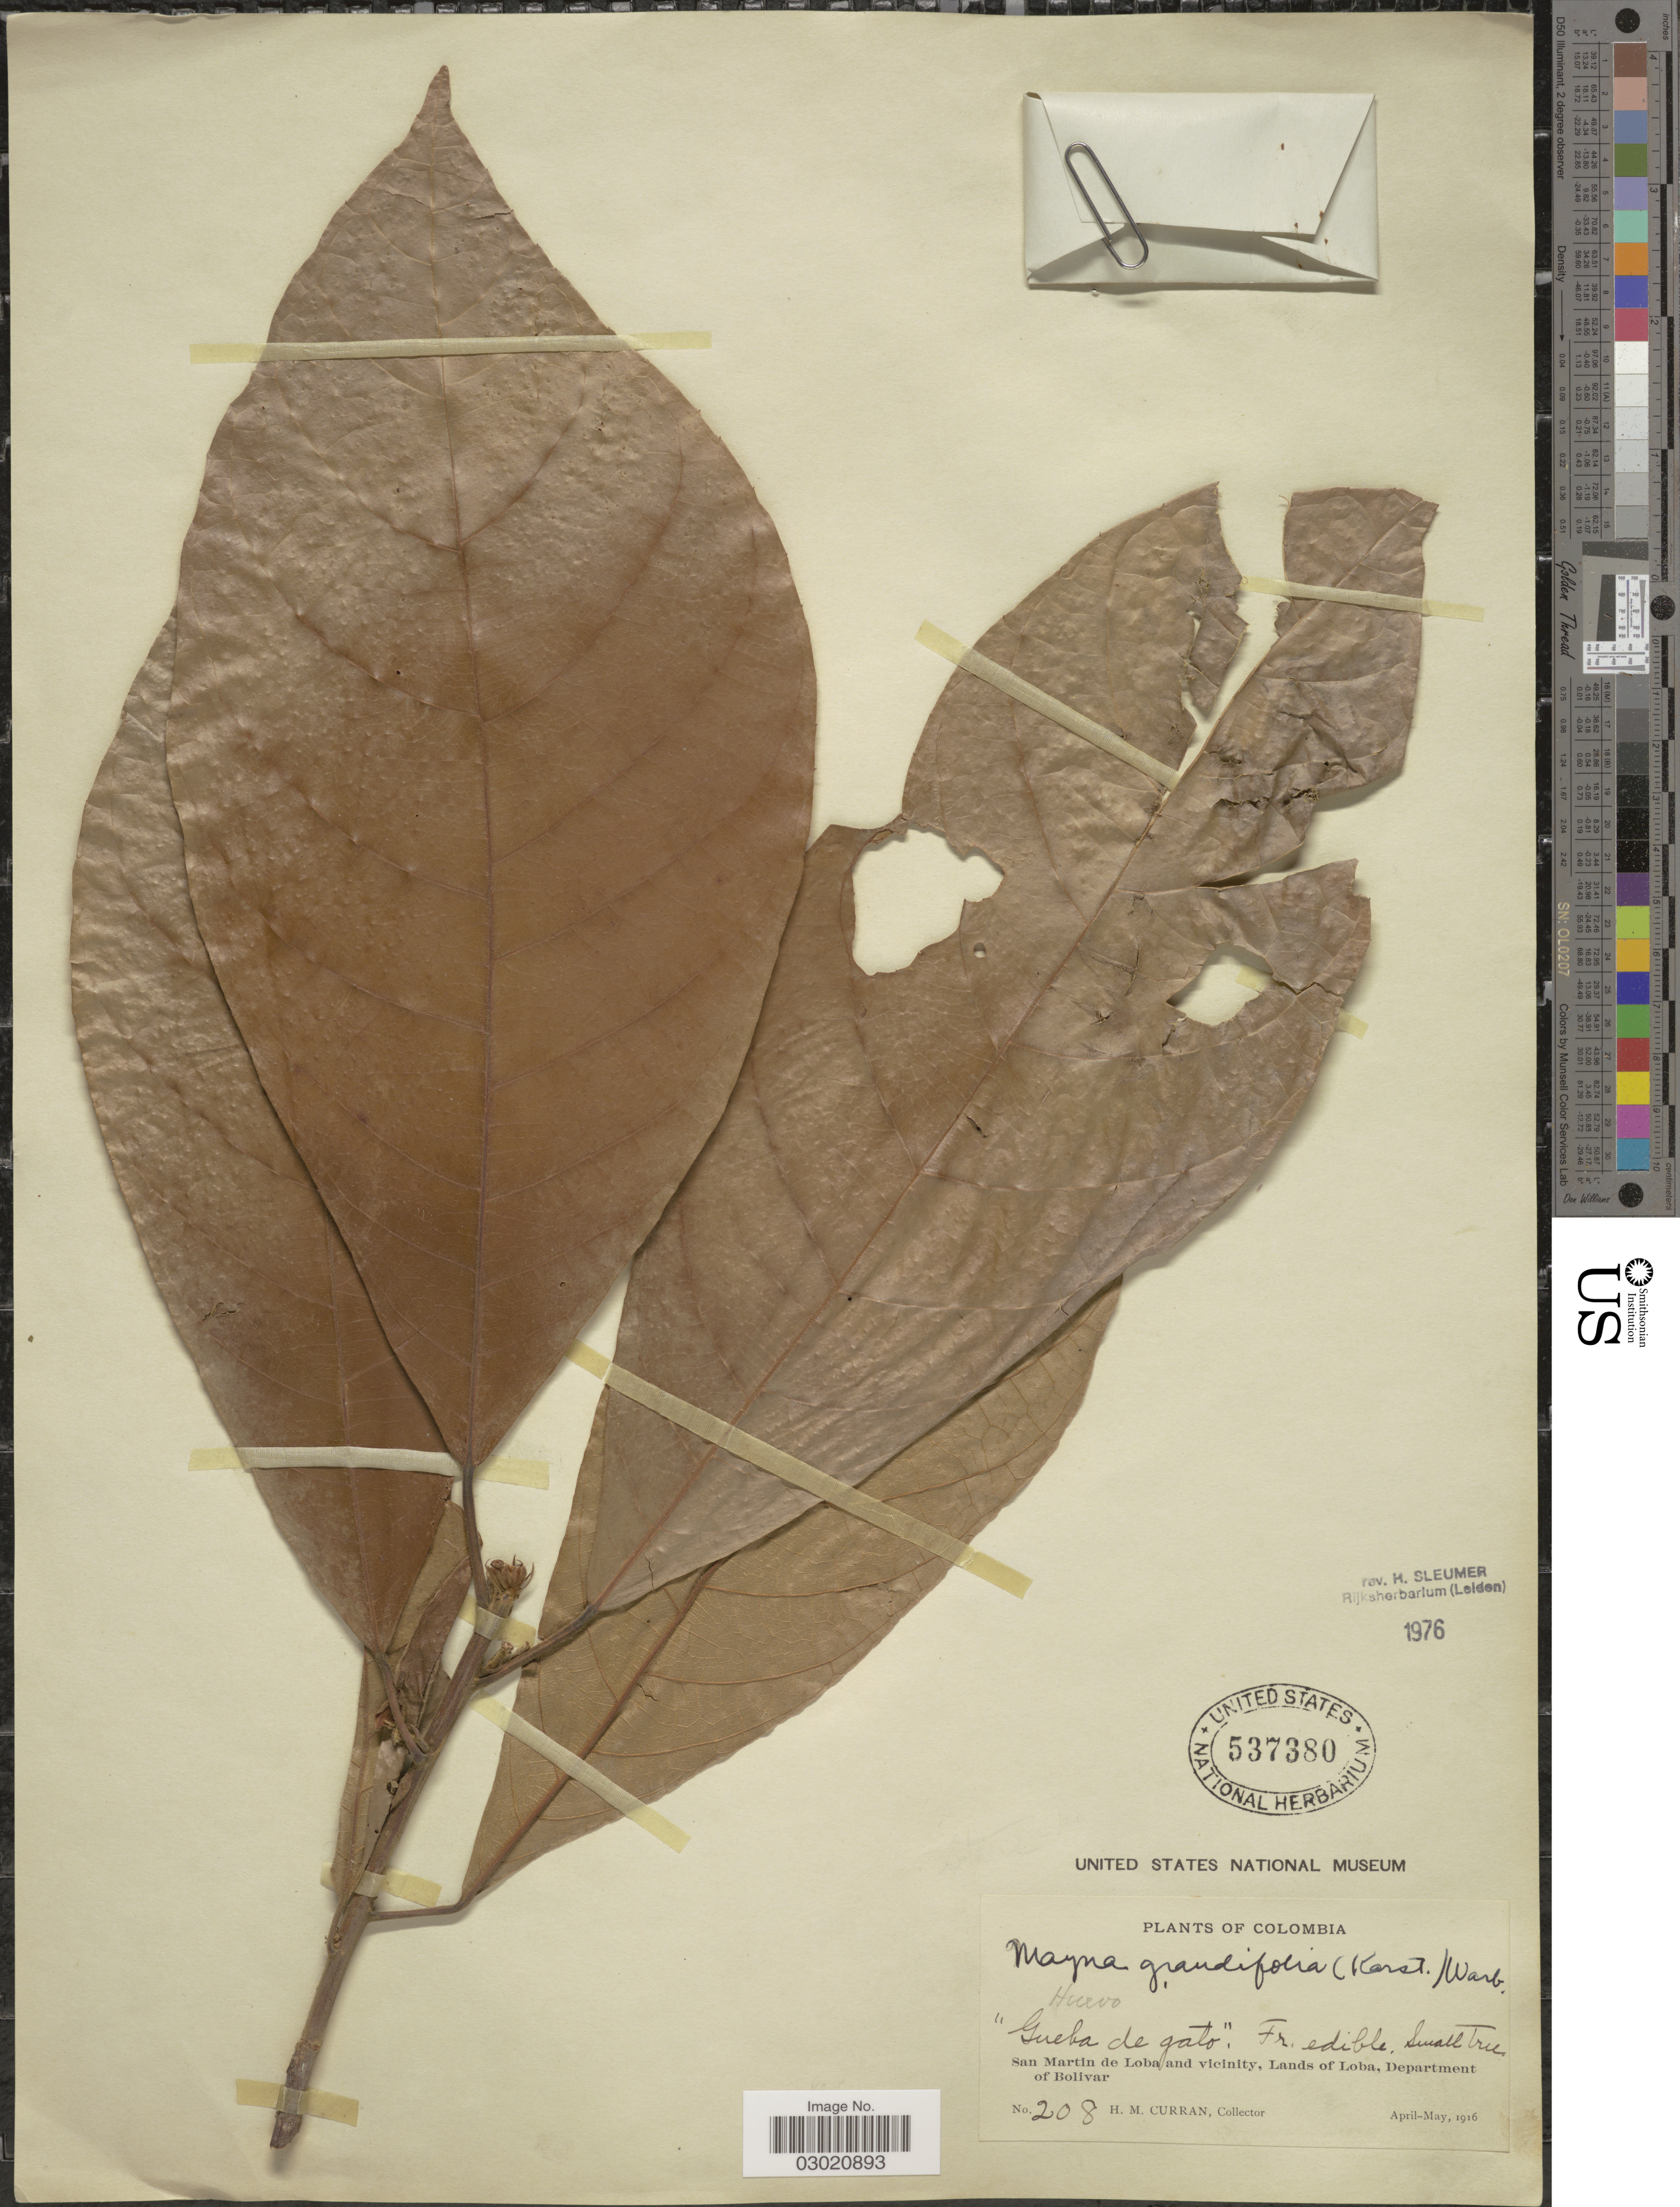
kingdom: Plantae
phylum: Tracheophyta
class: Magnoliopsida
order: Malpighiales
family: Achariaceae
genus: Mayna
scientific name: Mayna grandifolia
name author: (H. Karst.) Warb.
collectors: H. M. Curran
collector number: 208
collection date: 1916-04/1916-05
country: Colombia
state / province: Bolívar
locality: San Martin de Loba and vicinity, Lands of Loba, Department of Bolivar.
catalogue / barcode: US 537380